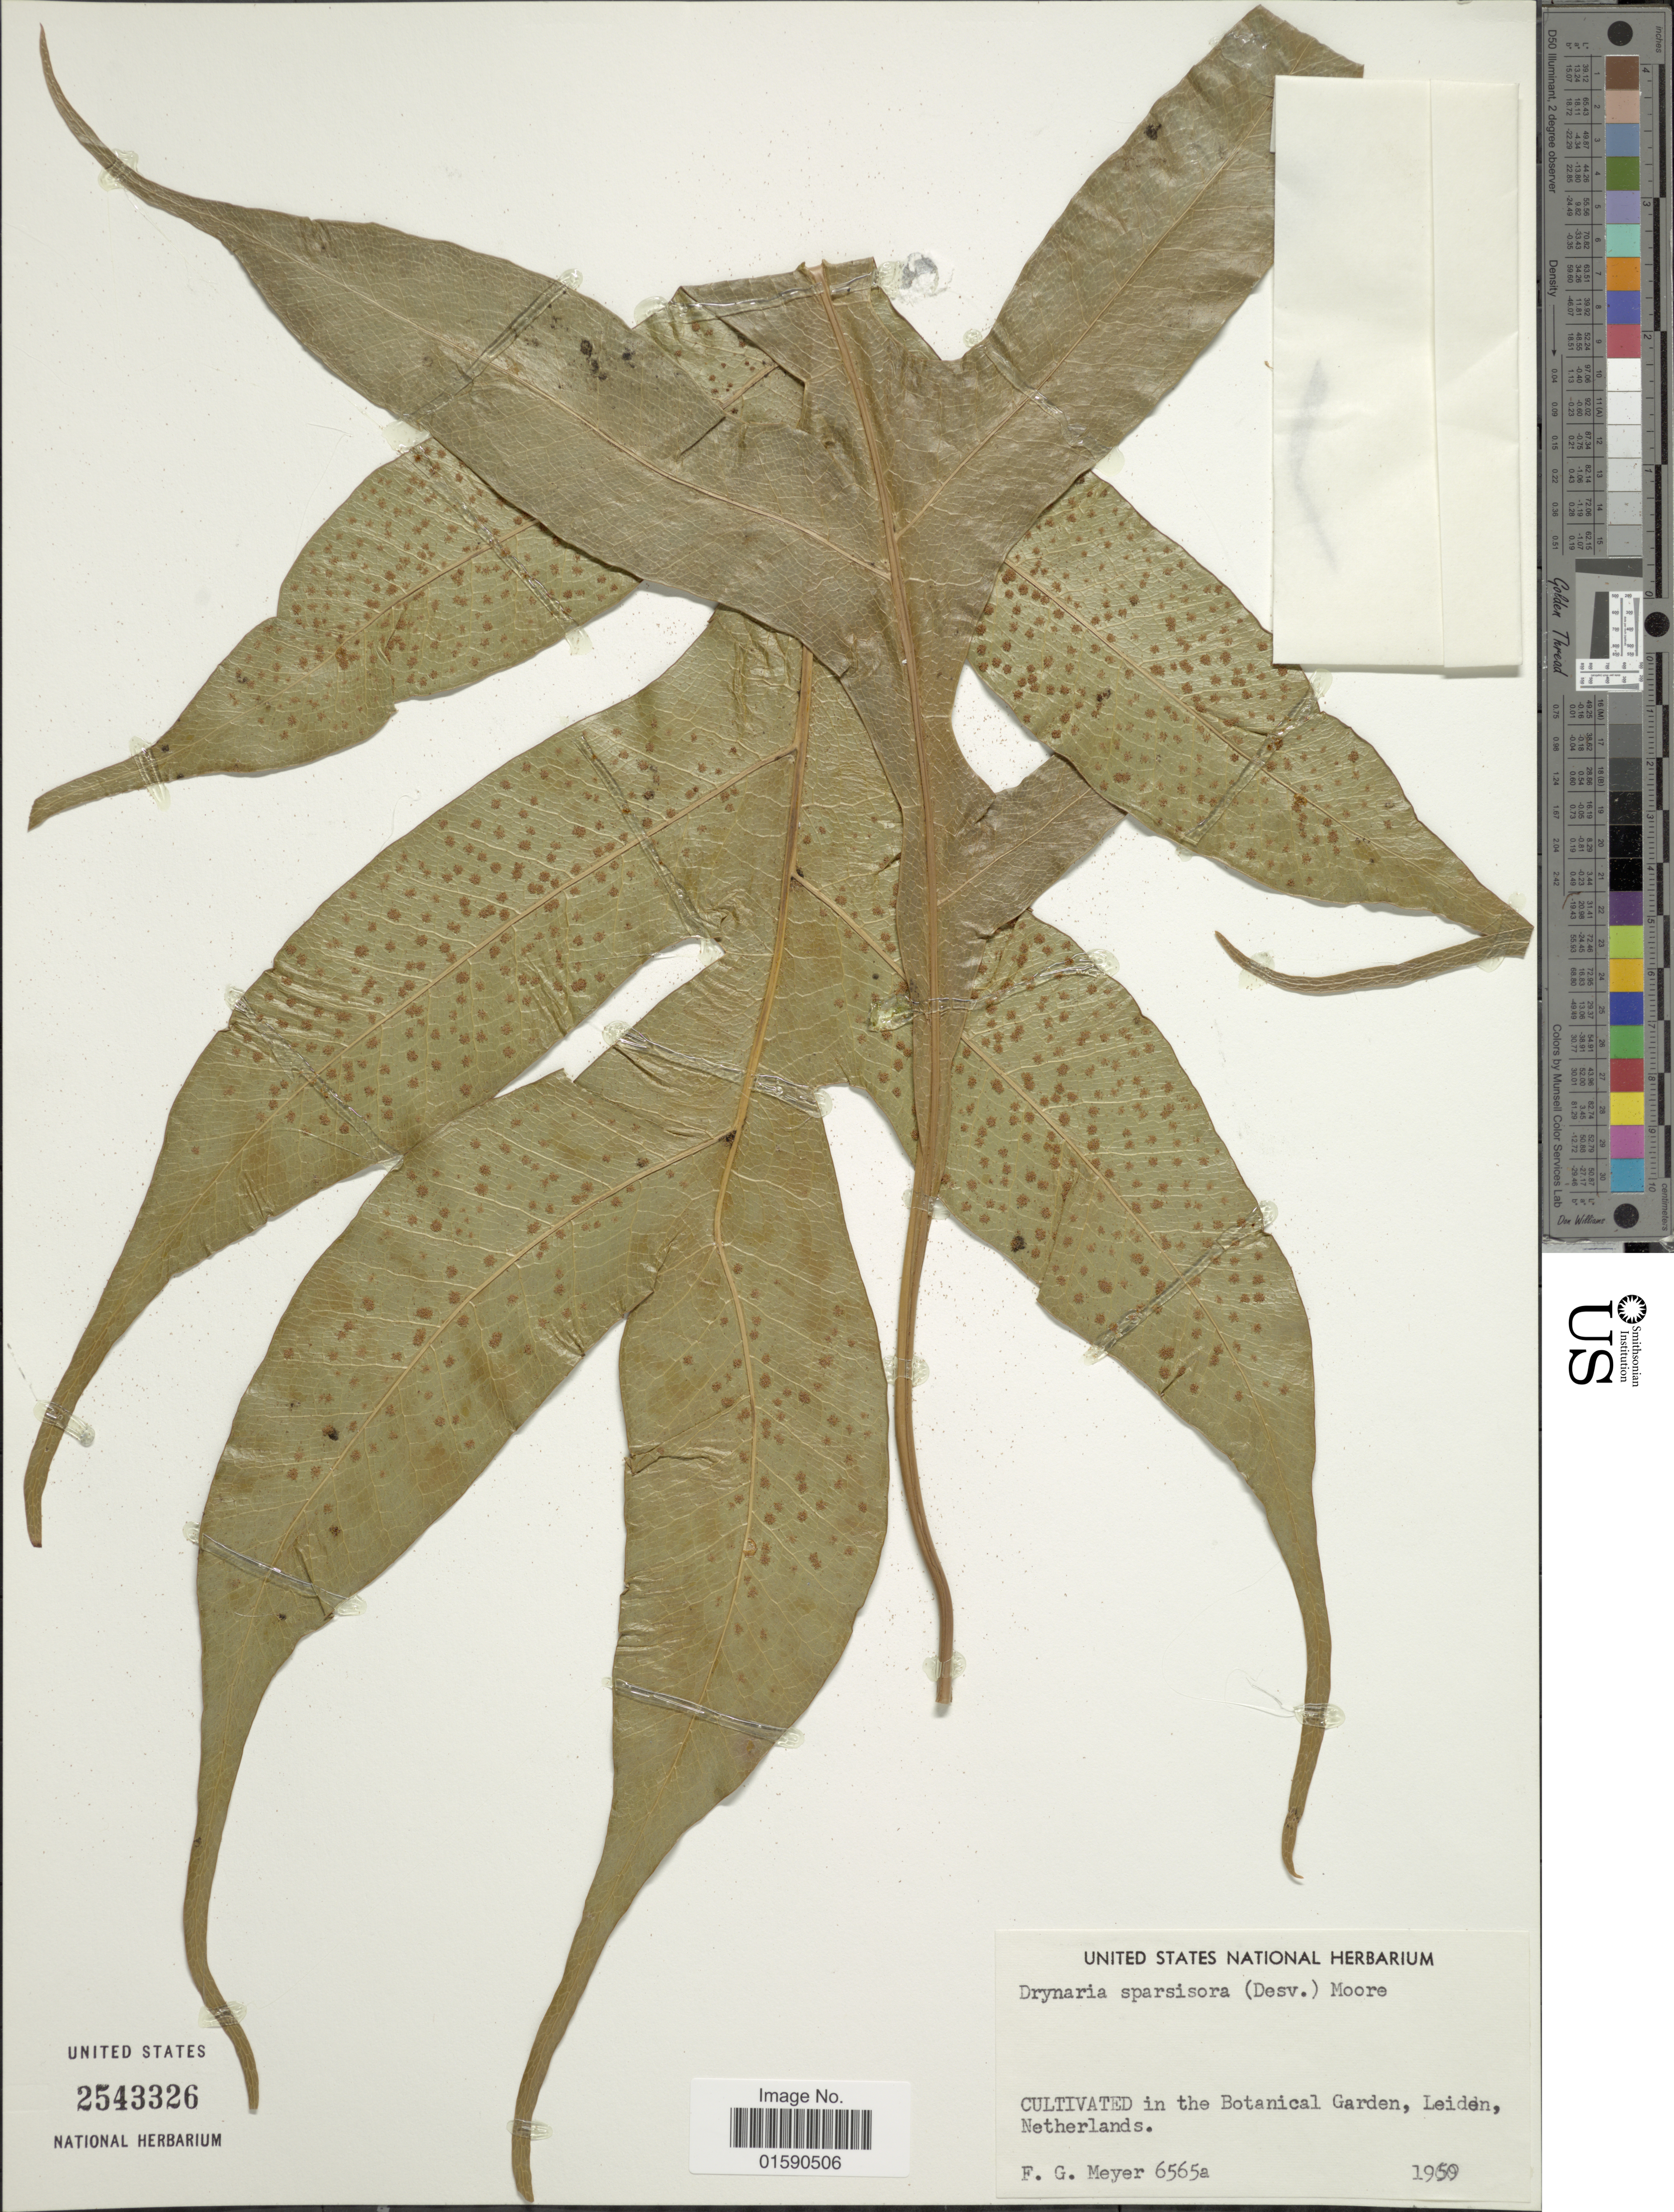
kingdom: Plantae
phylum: Tracheophyta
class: Polypodiopsida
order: Polypodiales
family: Polypodiaceae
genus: Drynaria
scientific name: Drynaria sparsisora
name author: (Desu.) T. Moore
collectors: F. G. Meyer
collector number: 6565a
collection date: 1959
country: Netherlands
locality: Cultivated in the Botanical Garden, Leiden, netherlands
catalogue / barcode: US 2543326